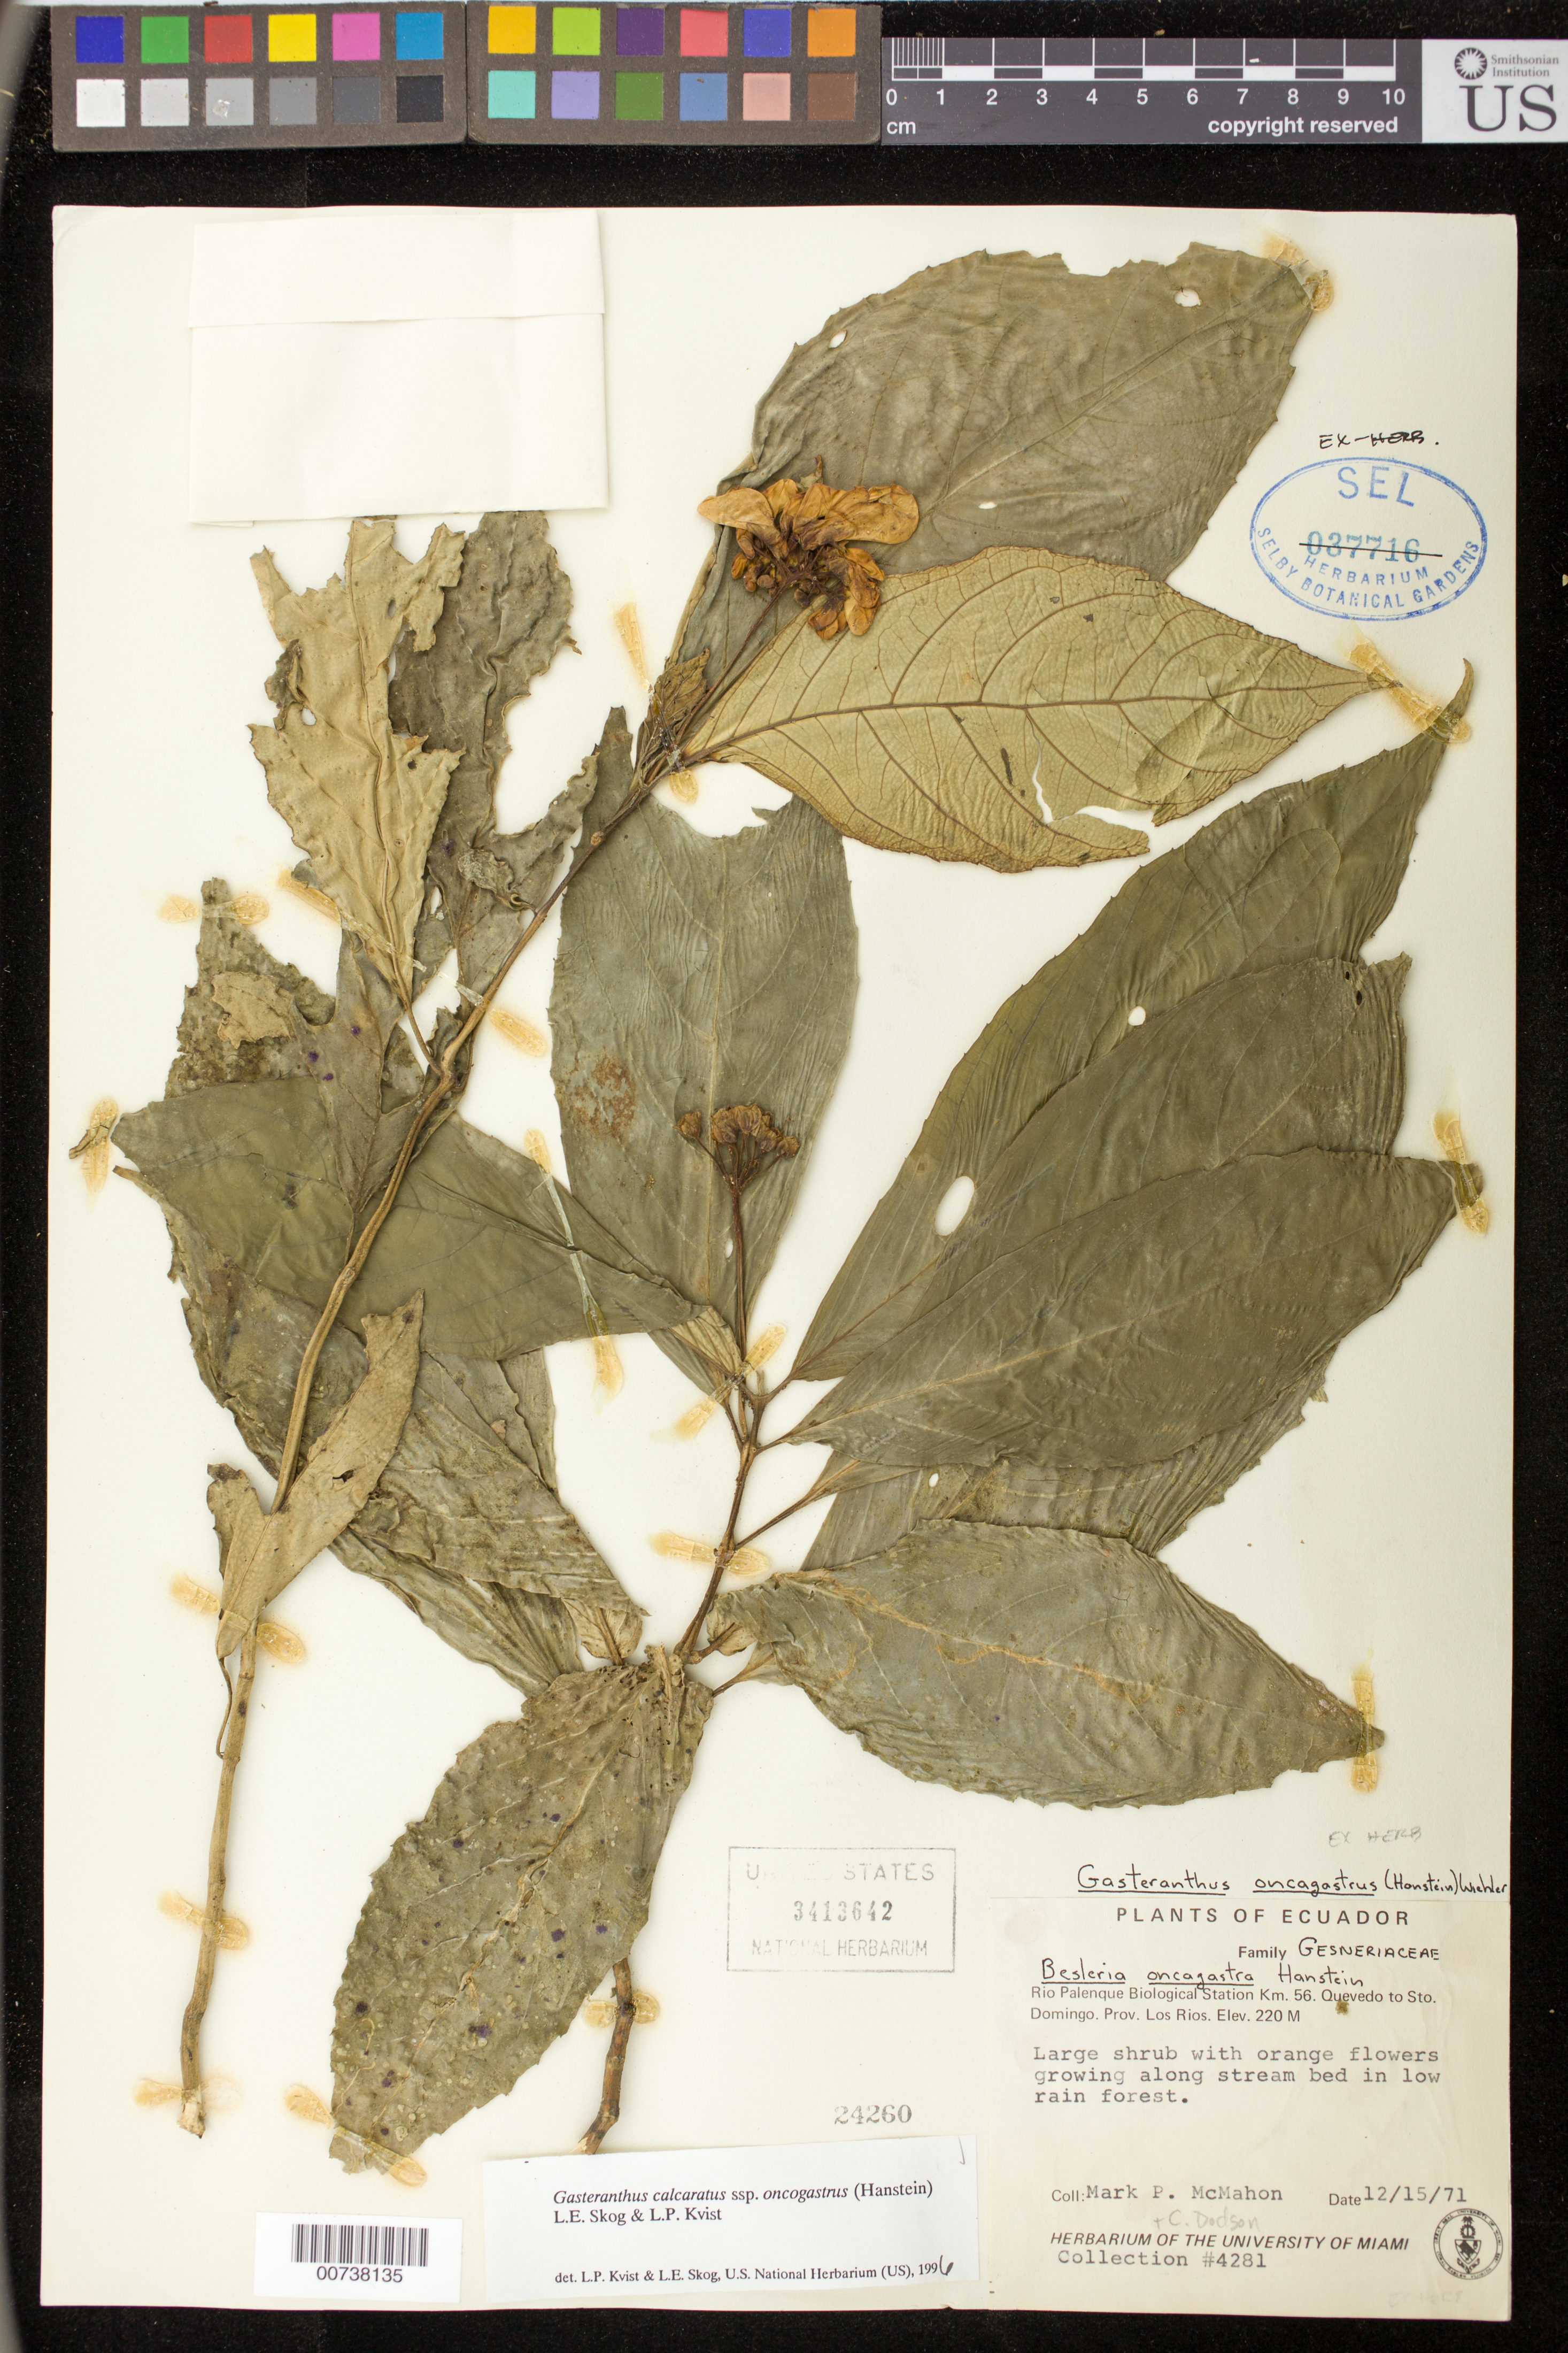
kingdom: Plantae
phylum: Tracheophyta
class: Magnoliopsida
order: Lamiales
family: Gesneriaceae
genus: Sinningia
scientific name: Sinningia incarnata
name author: (Aubl.) D.L. Denham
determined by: Kvist, L. P.; Skog, Laurence E.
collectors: M. McMahon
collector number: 4281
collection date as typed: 15 Dec 1971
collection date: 1971-12-15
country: Ecuador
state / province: Los Ríos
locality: Rio Palenque Biological Station, km 56 Quevedo to Sto. Domingo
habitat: Growing along stream bed in low rain forest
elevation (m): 220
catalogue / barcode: US 3413642